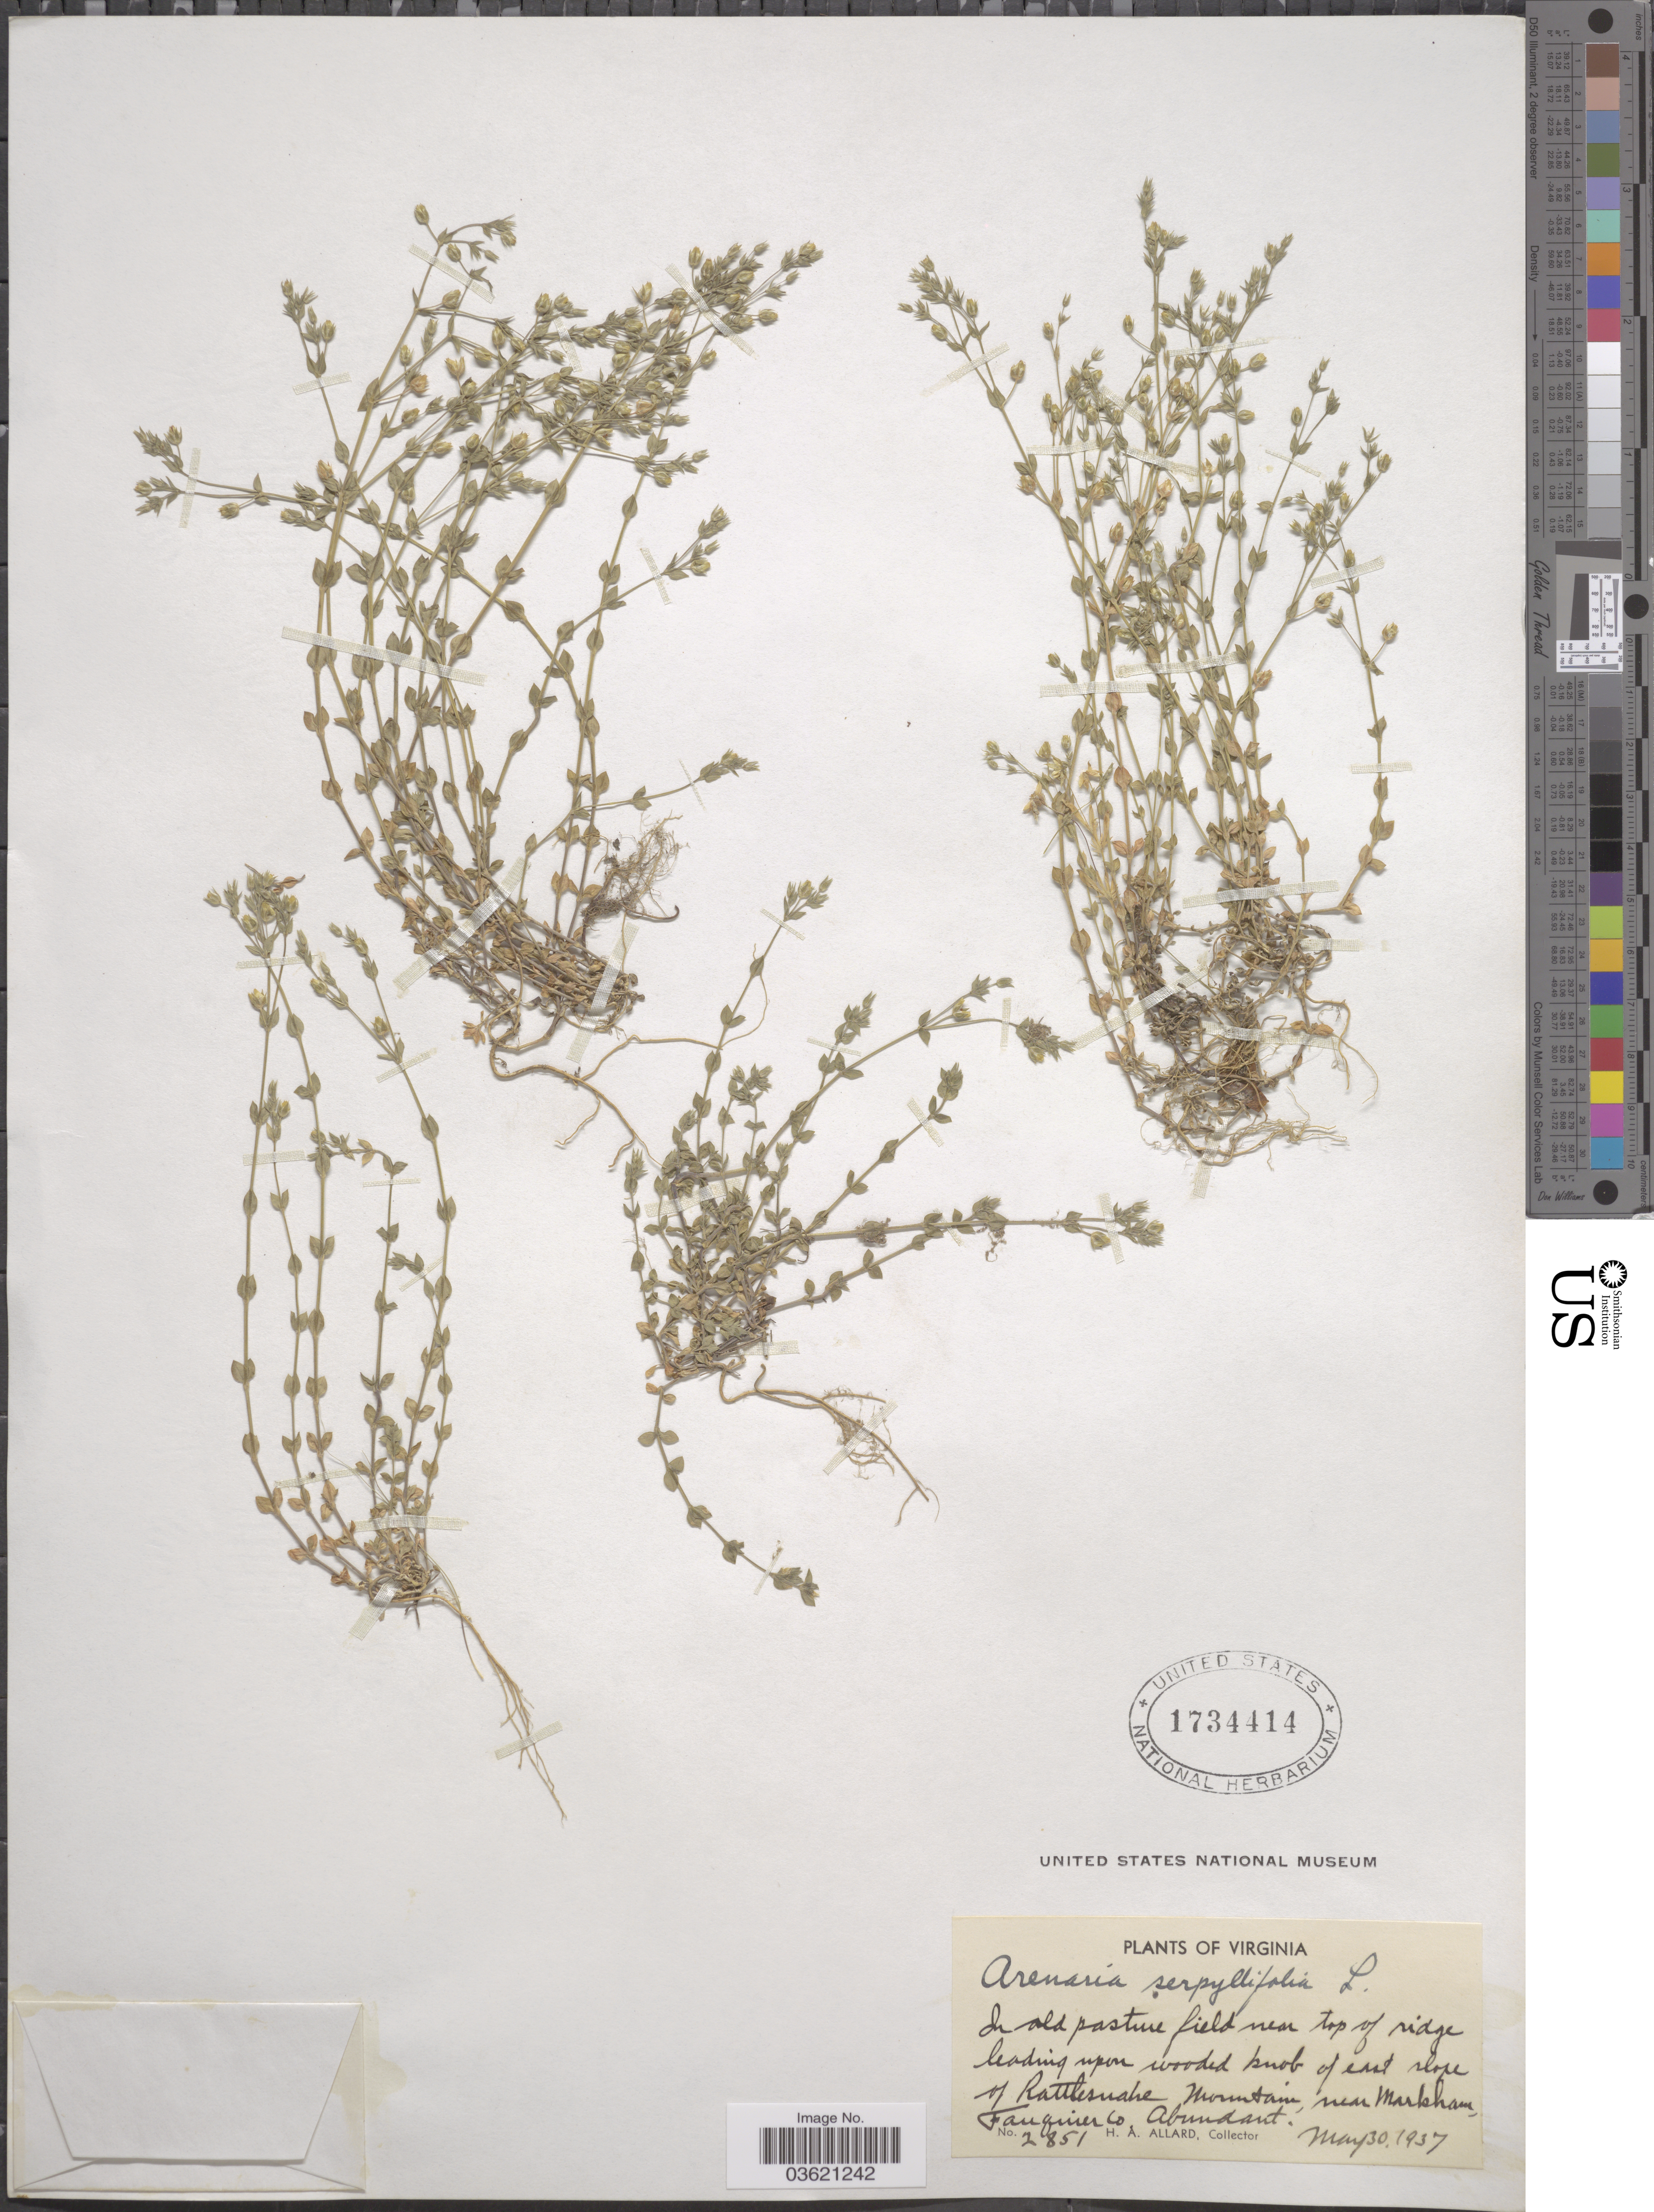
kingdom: Plantae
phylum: Tracheophyta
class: Magnoliopsida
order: Caryophyllales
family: Caryophyllaceae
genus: Arenaria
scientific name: Arenaria serpyllifolia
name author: L.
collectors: H. A. Allard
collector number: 2851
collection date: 1937-05-30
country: United States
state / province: Virginia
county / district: Fauquier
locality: In old pasture field near top of ridge leading upon wooded knob of east slope of Rattlesnake Mountain, near Markham, Fauquier Co.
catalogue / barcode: US 1734414